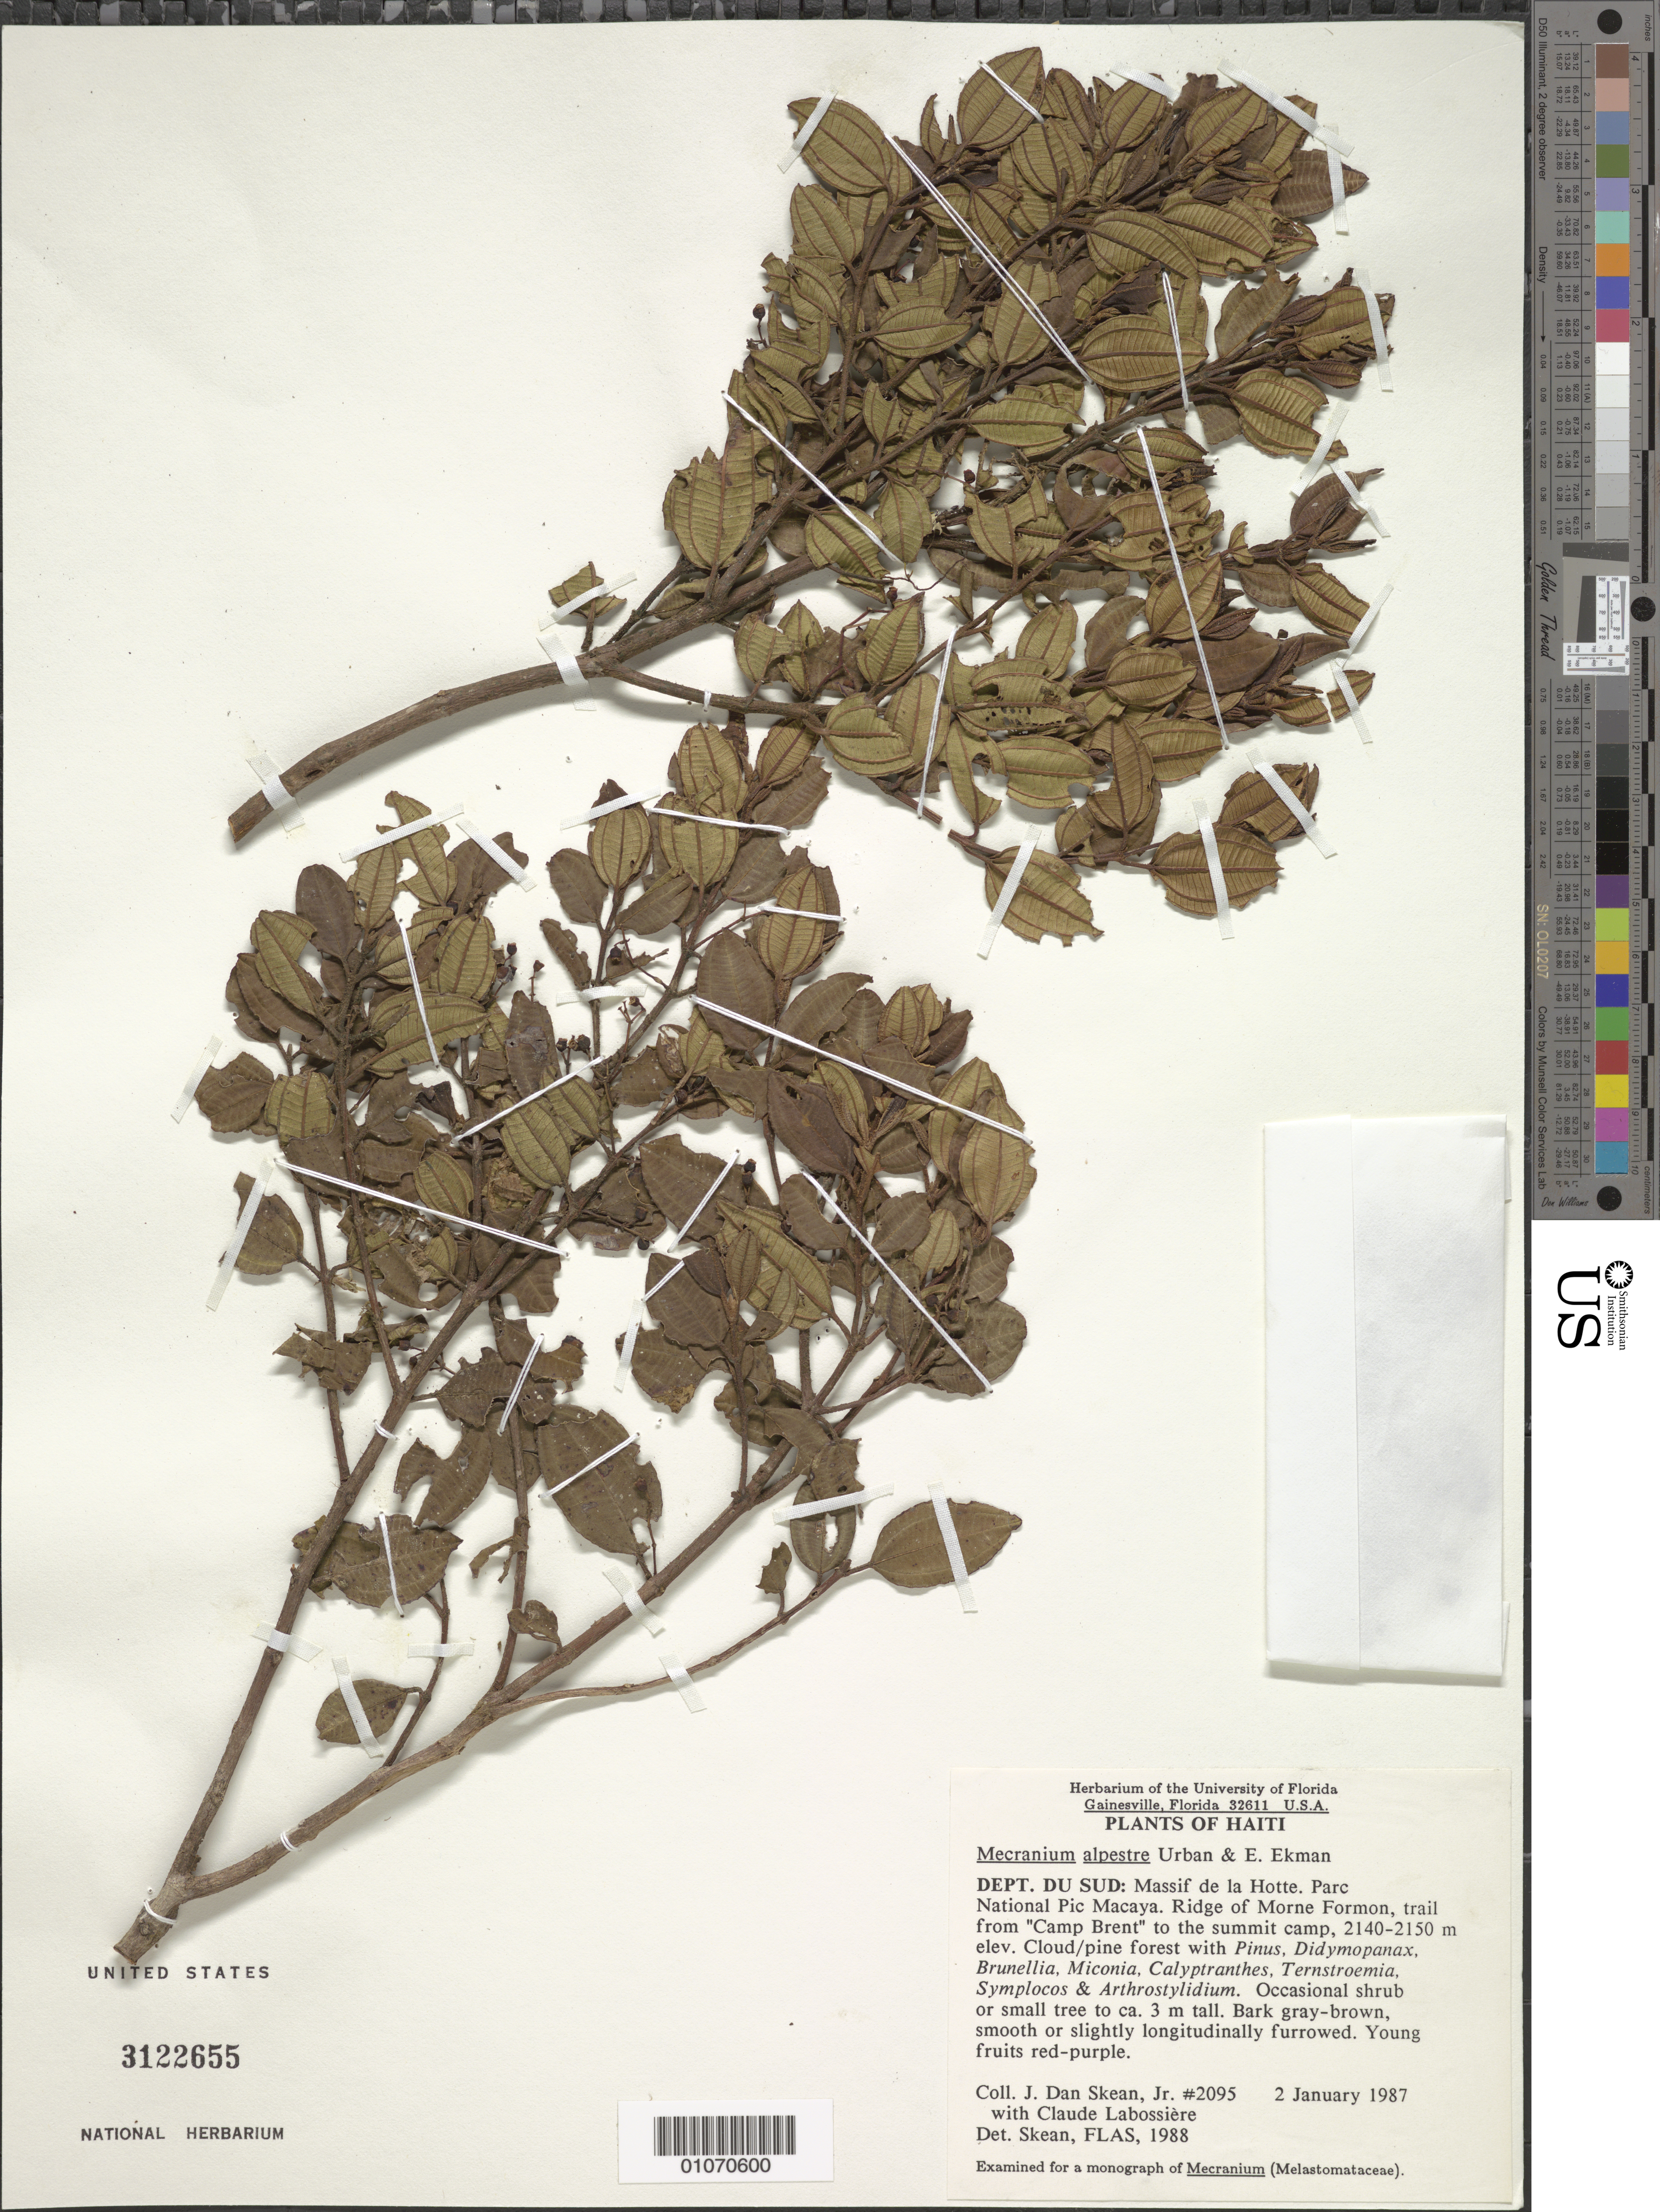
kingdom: Plantae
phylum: Tracheophyta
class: Magnoliopsida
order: Myrtales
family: Melastomataceae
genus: Mecranium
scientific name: Mecranium alpestre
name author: Urb. & Ekman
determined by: Skean, J. D., Jr.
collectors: J. D. Skean & C. Labossière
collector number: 2095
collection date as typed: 02 Jan 1987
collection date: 1987-01-02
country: Haiti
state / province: Sud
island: Hispaniola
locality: Massif de la Hotte, Parc National Pac Macaya, ridge of Morne Forman, trail from "Camp Brent" to the summit camp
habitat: Cloud/pine forest with Pinus, Didymopanax, Brunellia, Micona, Calyptranthes, Ternstroemis, Symplocos & Arthrostylidium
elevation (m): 2140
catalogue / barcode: US 3122655